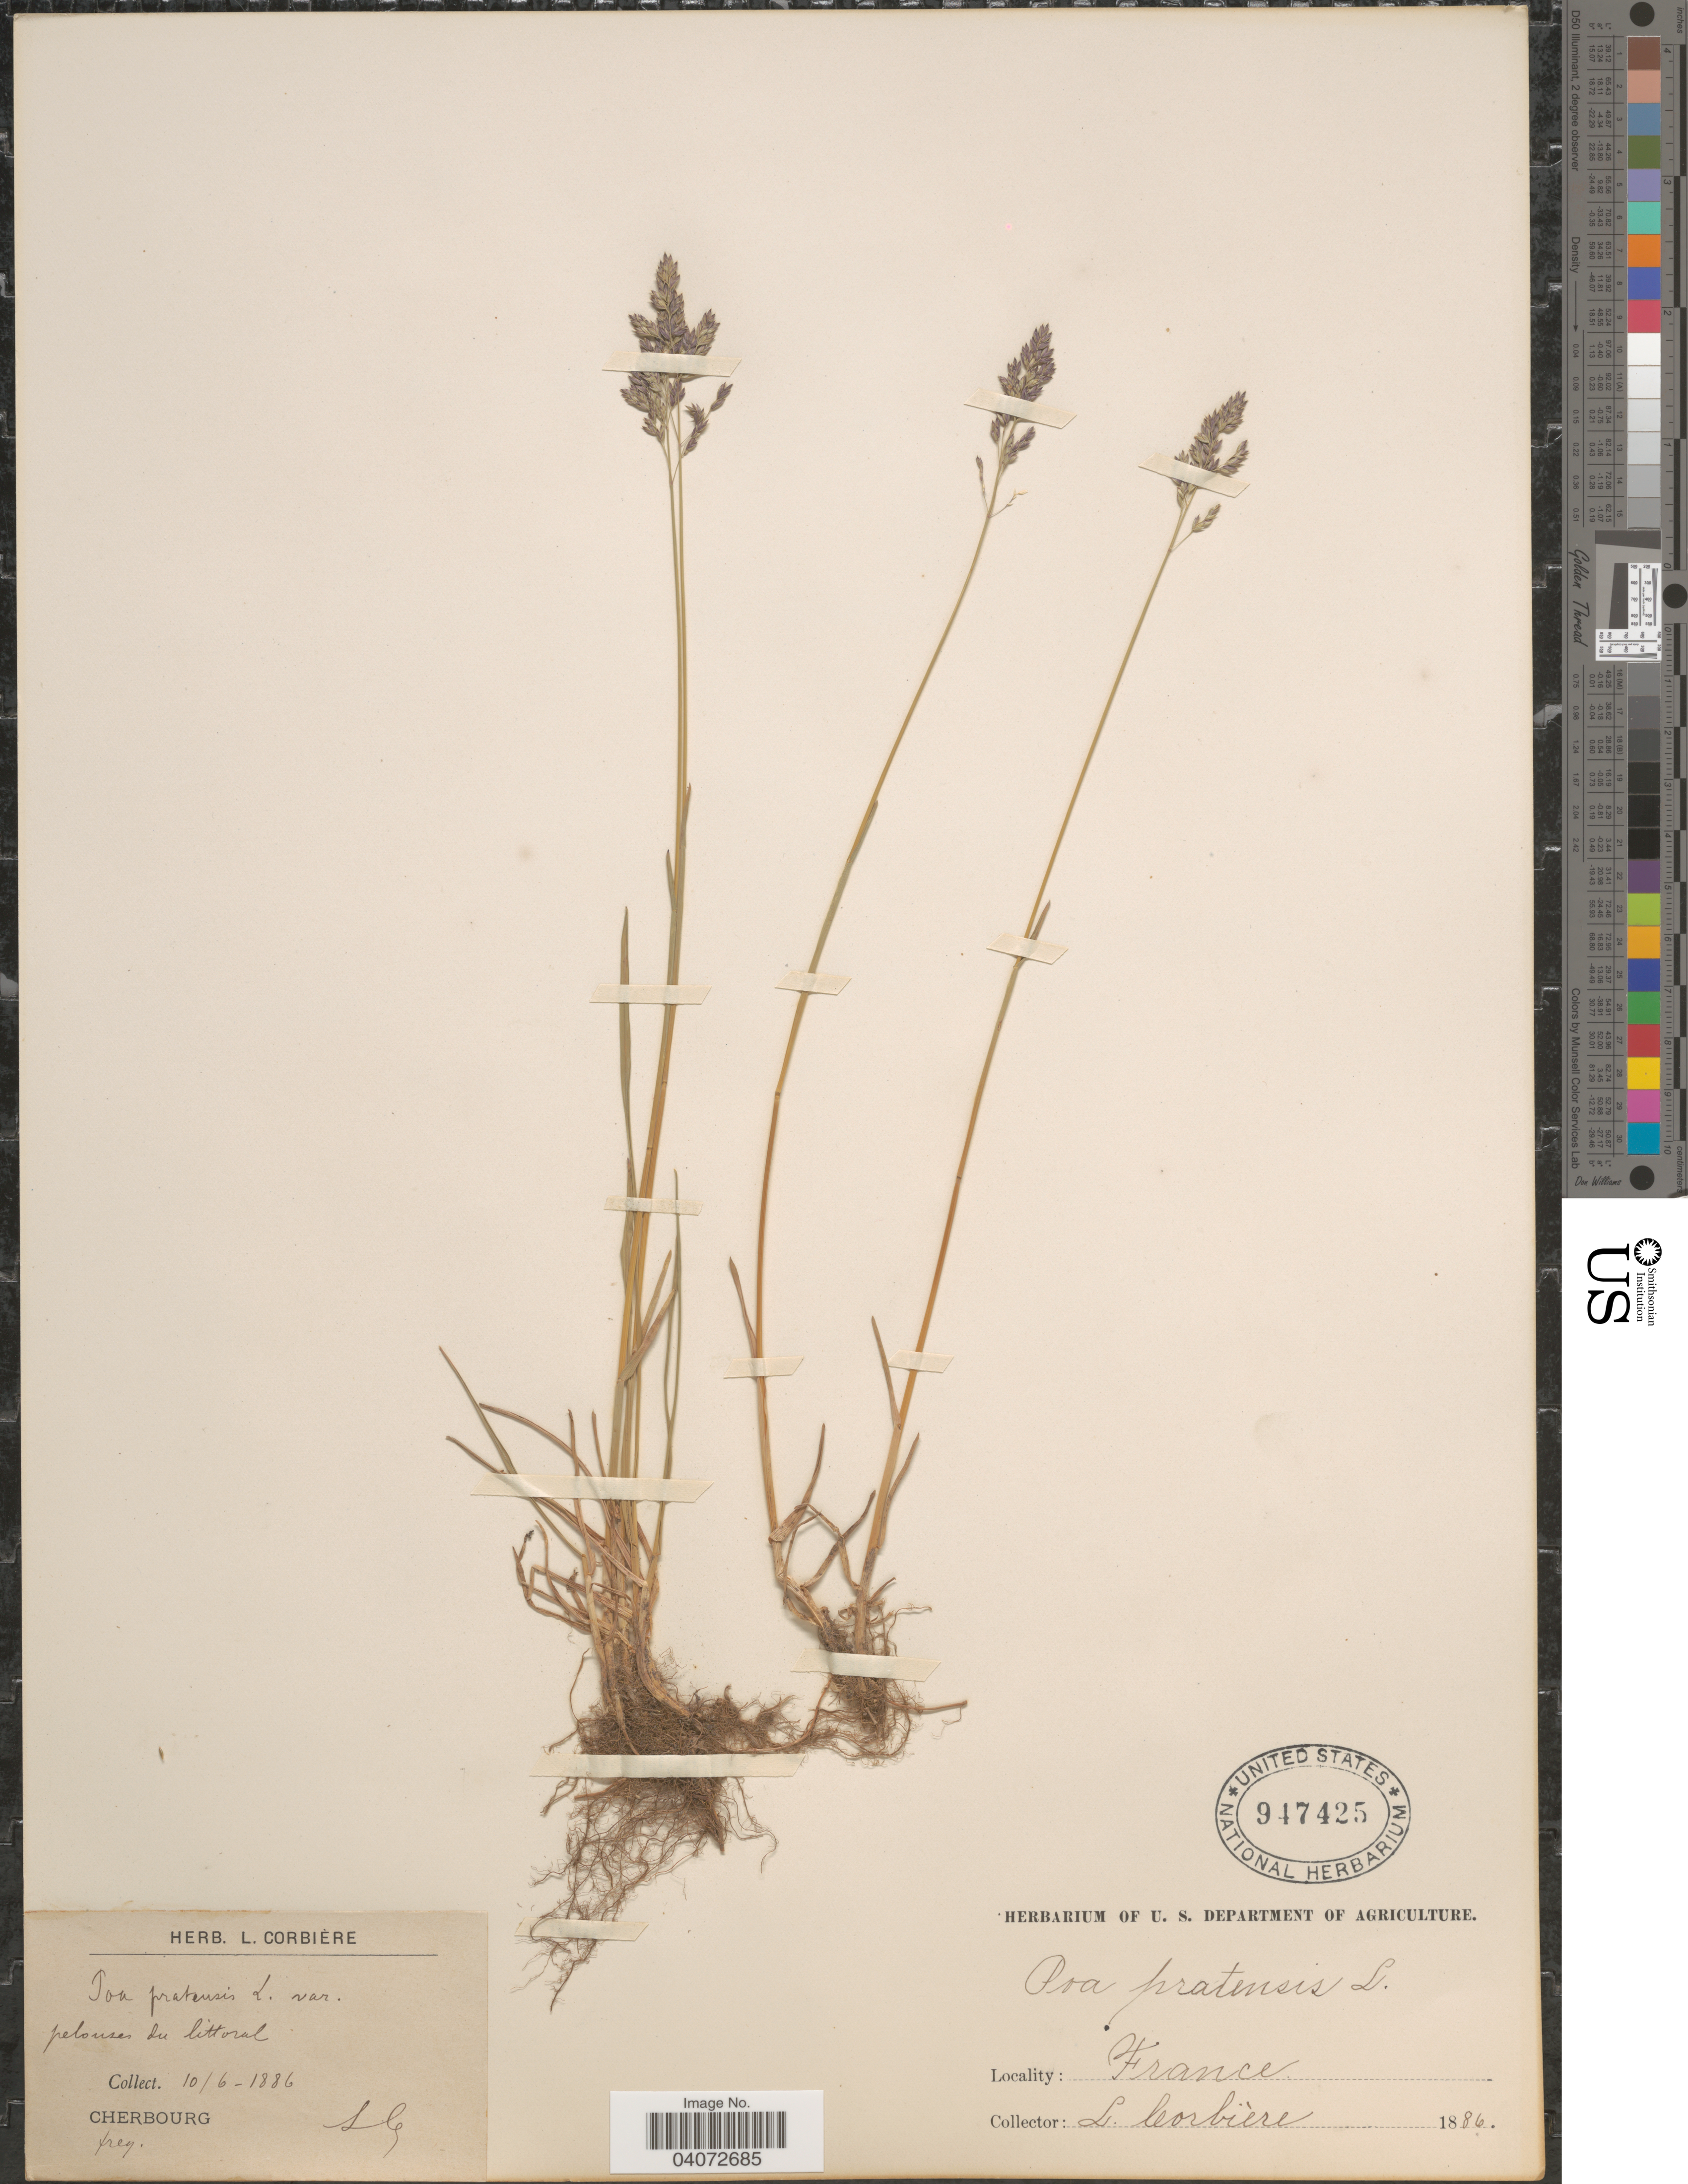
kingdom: Plantae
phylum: Tracheophyta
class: Liliopsida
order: Poales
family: Poaceae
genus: Poa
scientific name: Poa pratensis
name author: L.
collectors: L. Corbière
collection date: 1886-06-10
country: France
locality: Cherbourg.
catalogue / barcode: US 947425